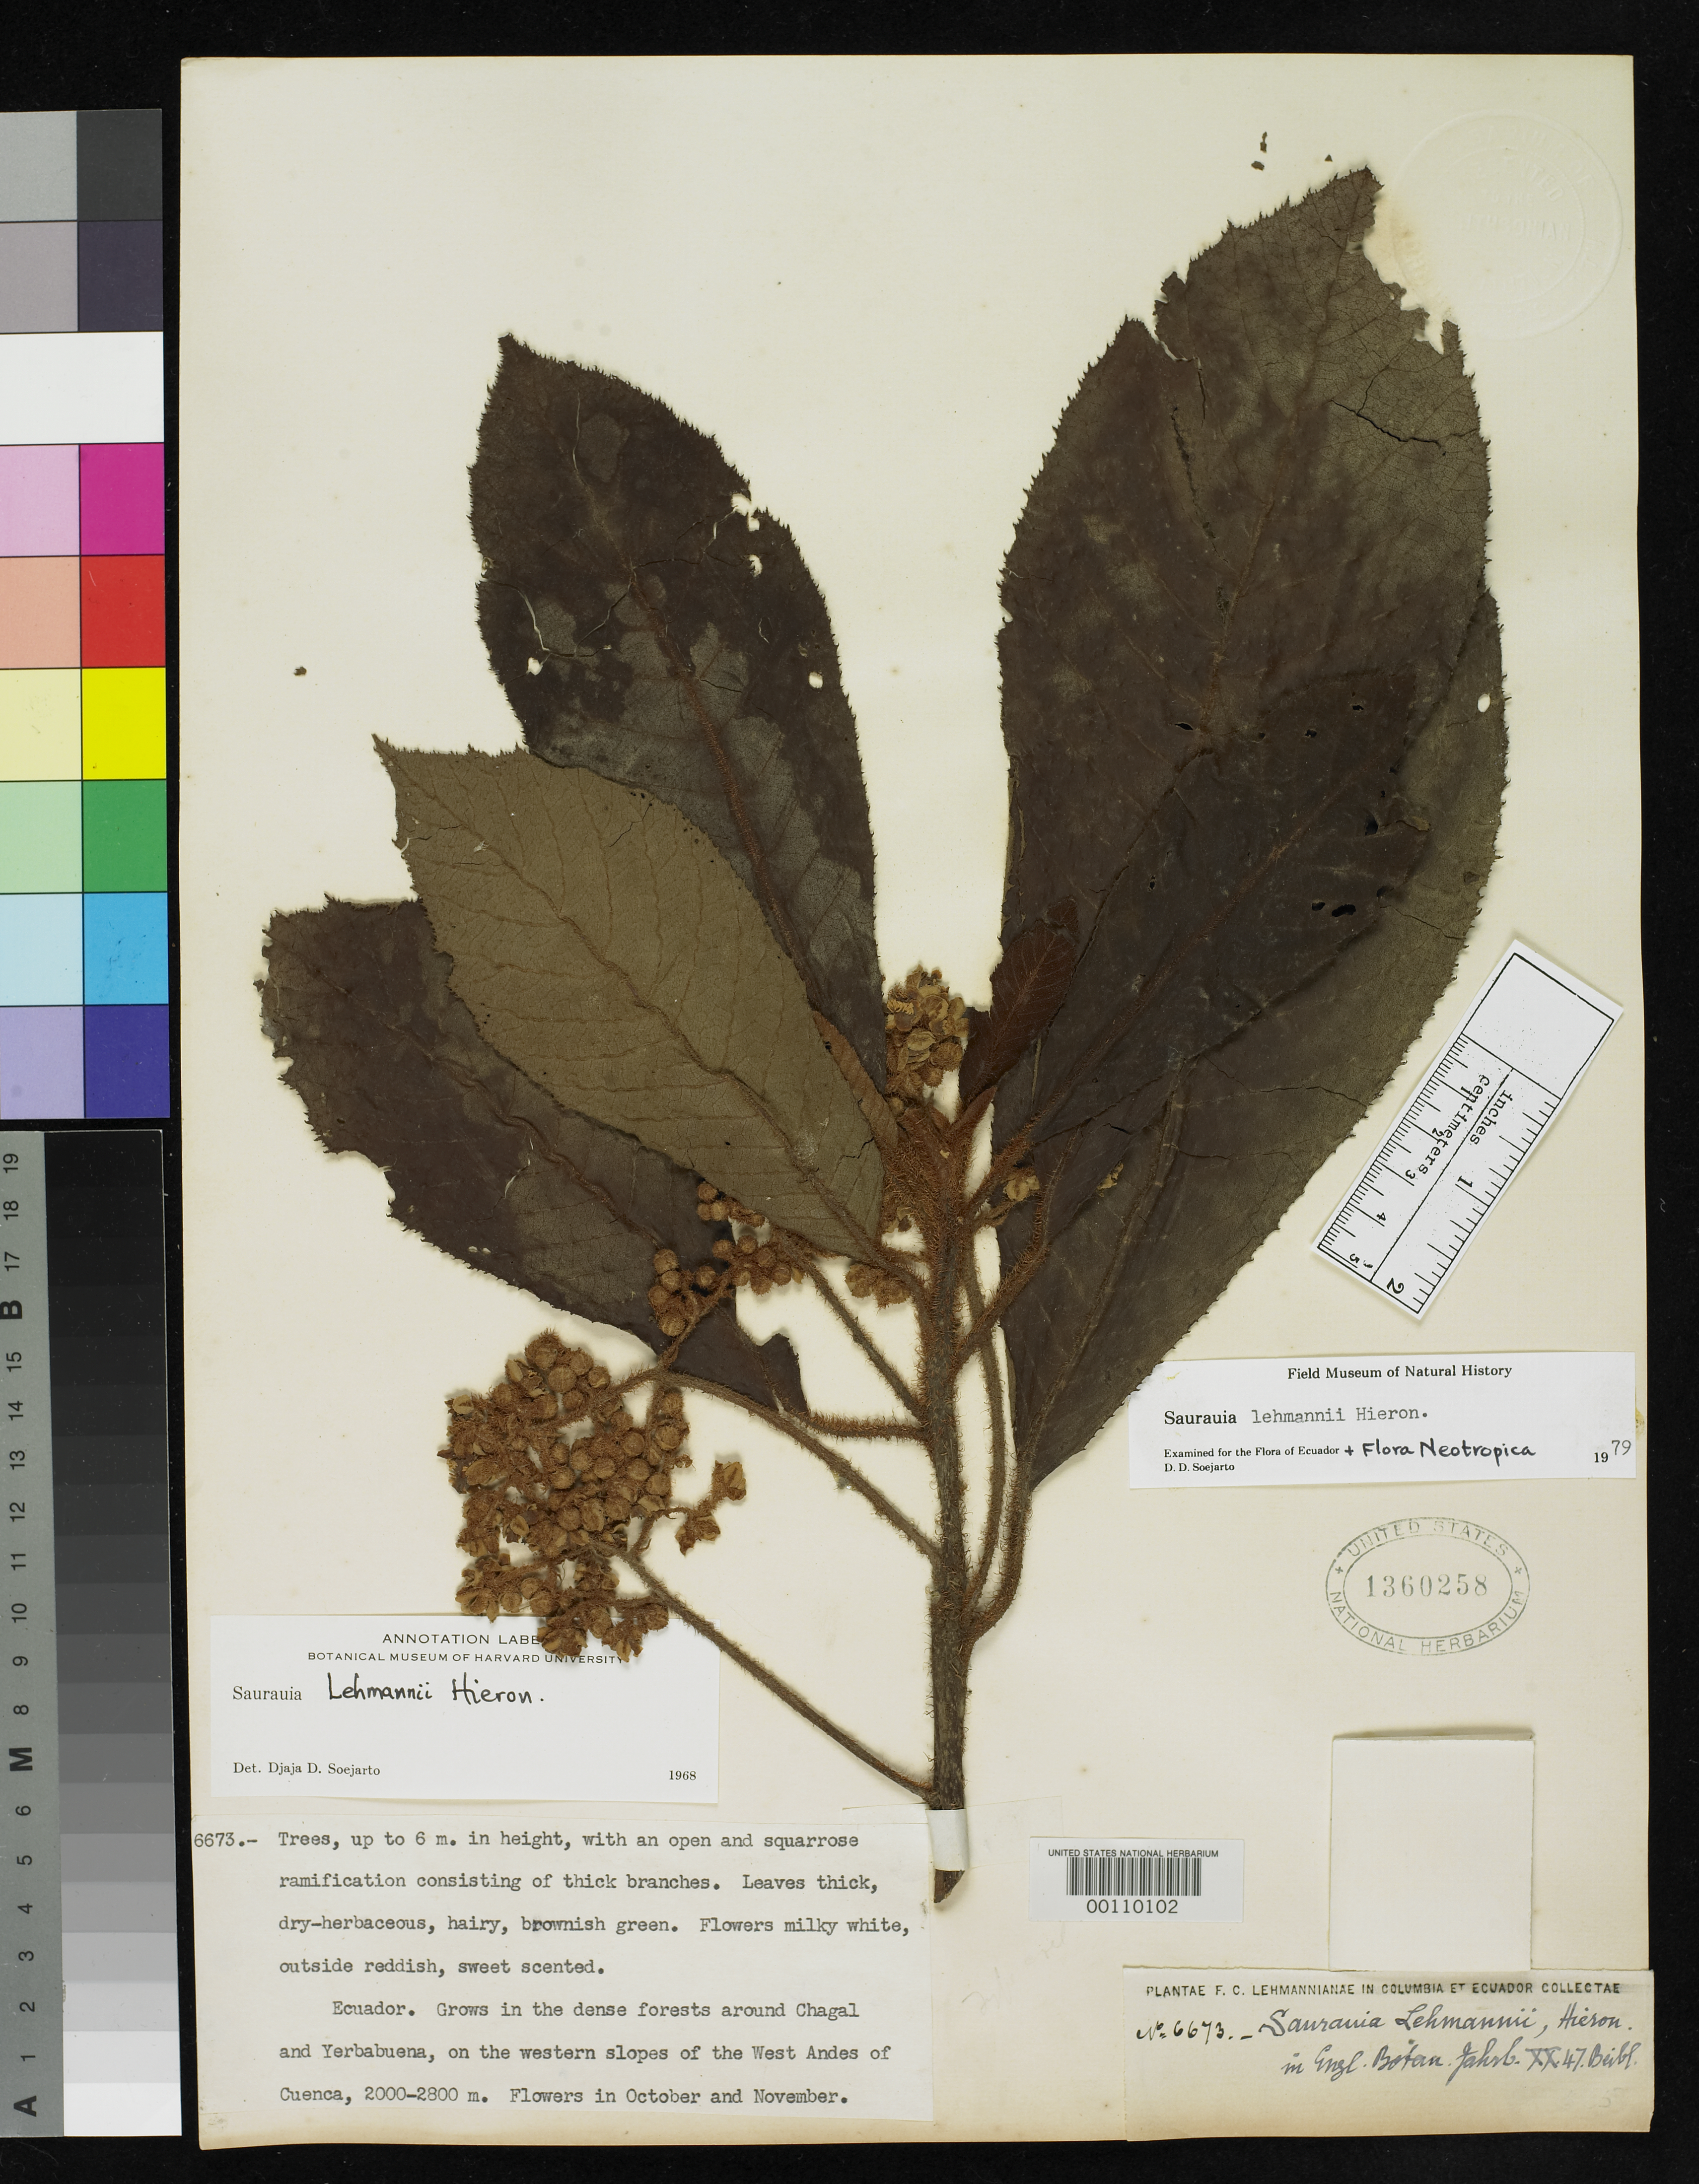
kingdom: Plantae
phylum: Tracheophyta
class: Magnoliopsida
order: Ericales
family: Actinidiaceae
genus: Saurauia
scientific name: Saurauia lehmannii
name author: Hieron.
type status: Isotype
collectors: F. C. Lehmann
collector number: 6673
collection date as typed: Nov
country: Ecuador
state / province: Azuay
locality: Near Molleturo, west Andes of Cuena.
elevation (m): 2000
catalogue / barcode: US 1360258